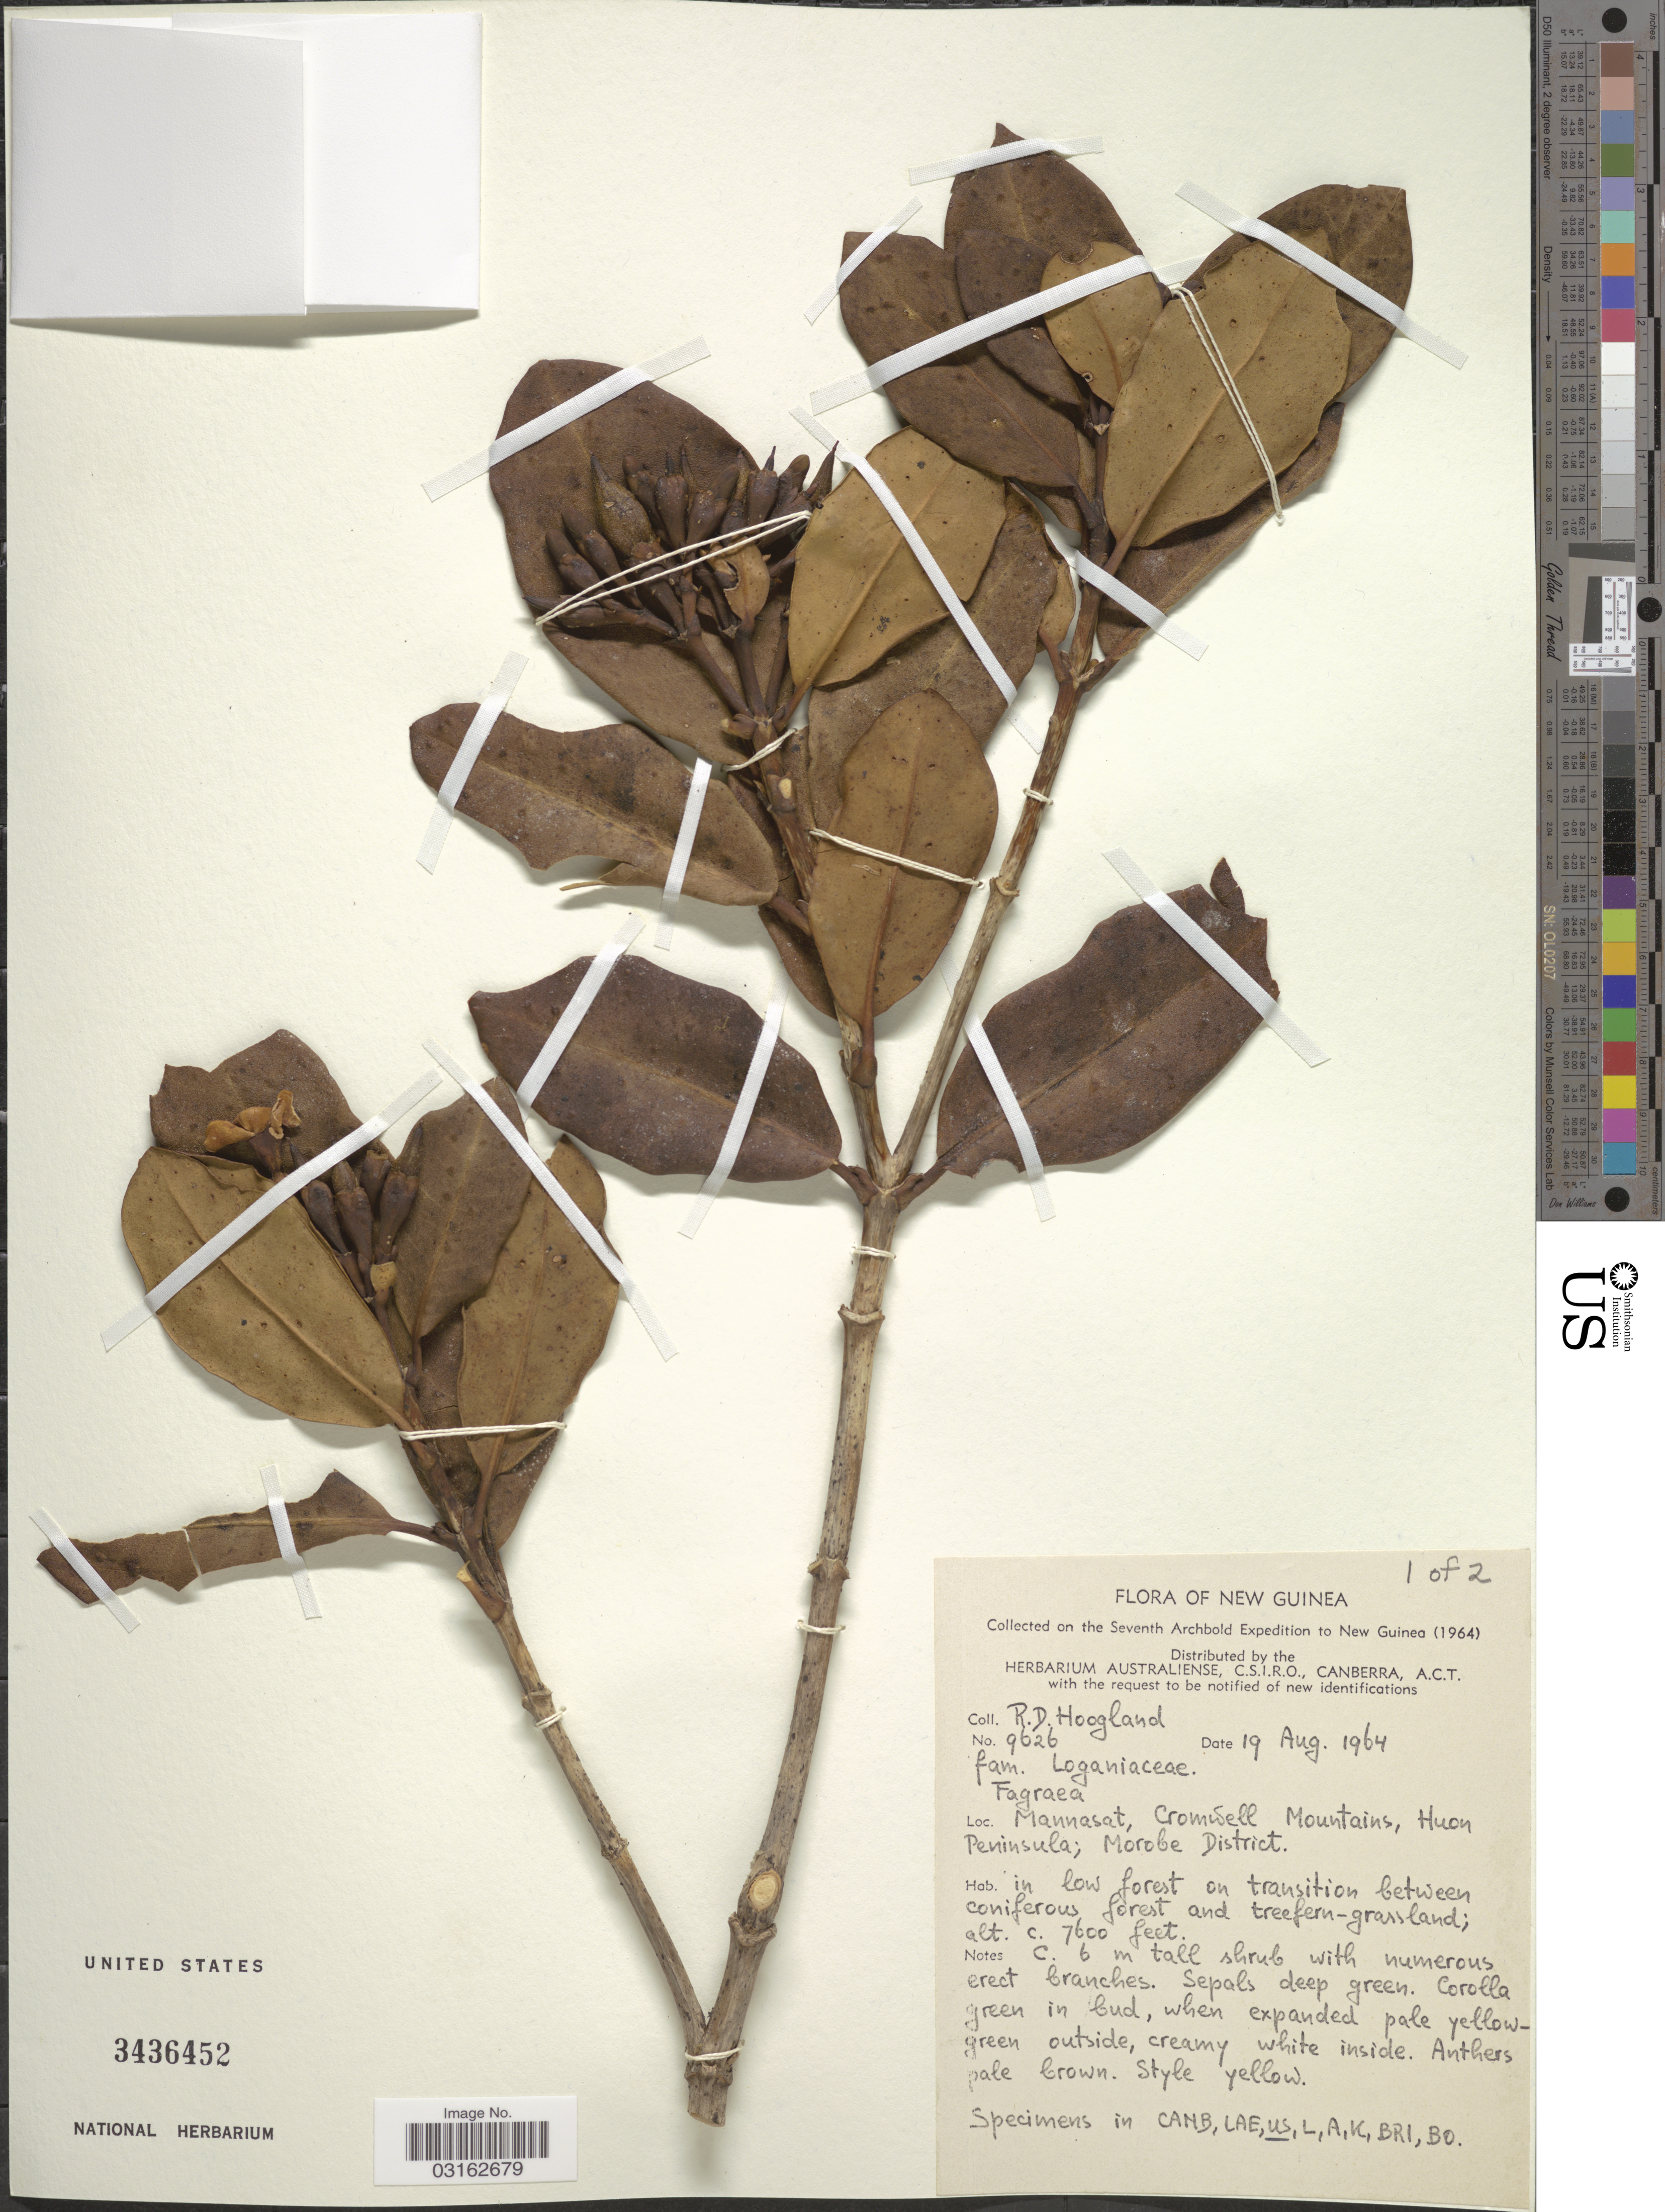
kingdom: Plantae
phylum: Tracheophyta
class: Magnoliopsida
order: Gentianales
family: Gentianaceae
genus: Fagraea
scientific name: Fagraea sp.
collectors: R. D. Hoogland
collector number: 9626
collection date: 1964-08-19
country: Papua New Guinea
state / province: Morobe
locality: New Guinea, Mannasat, Cromwell Mountains, Huon Peninsula; Morobe District.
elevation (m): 2316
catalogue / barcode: US 3436452